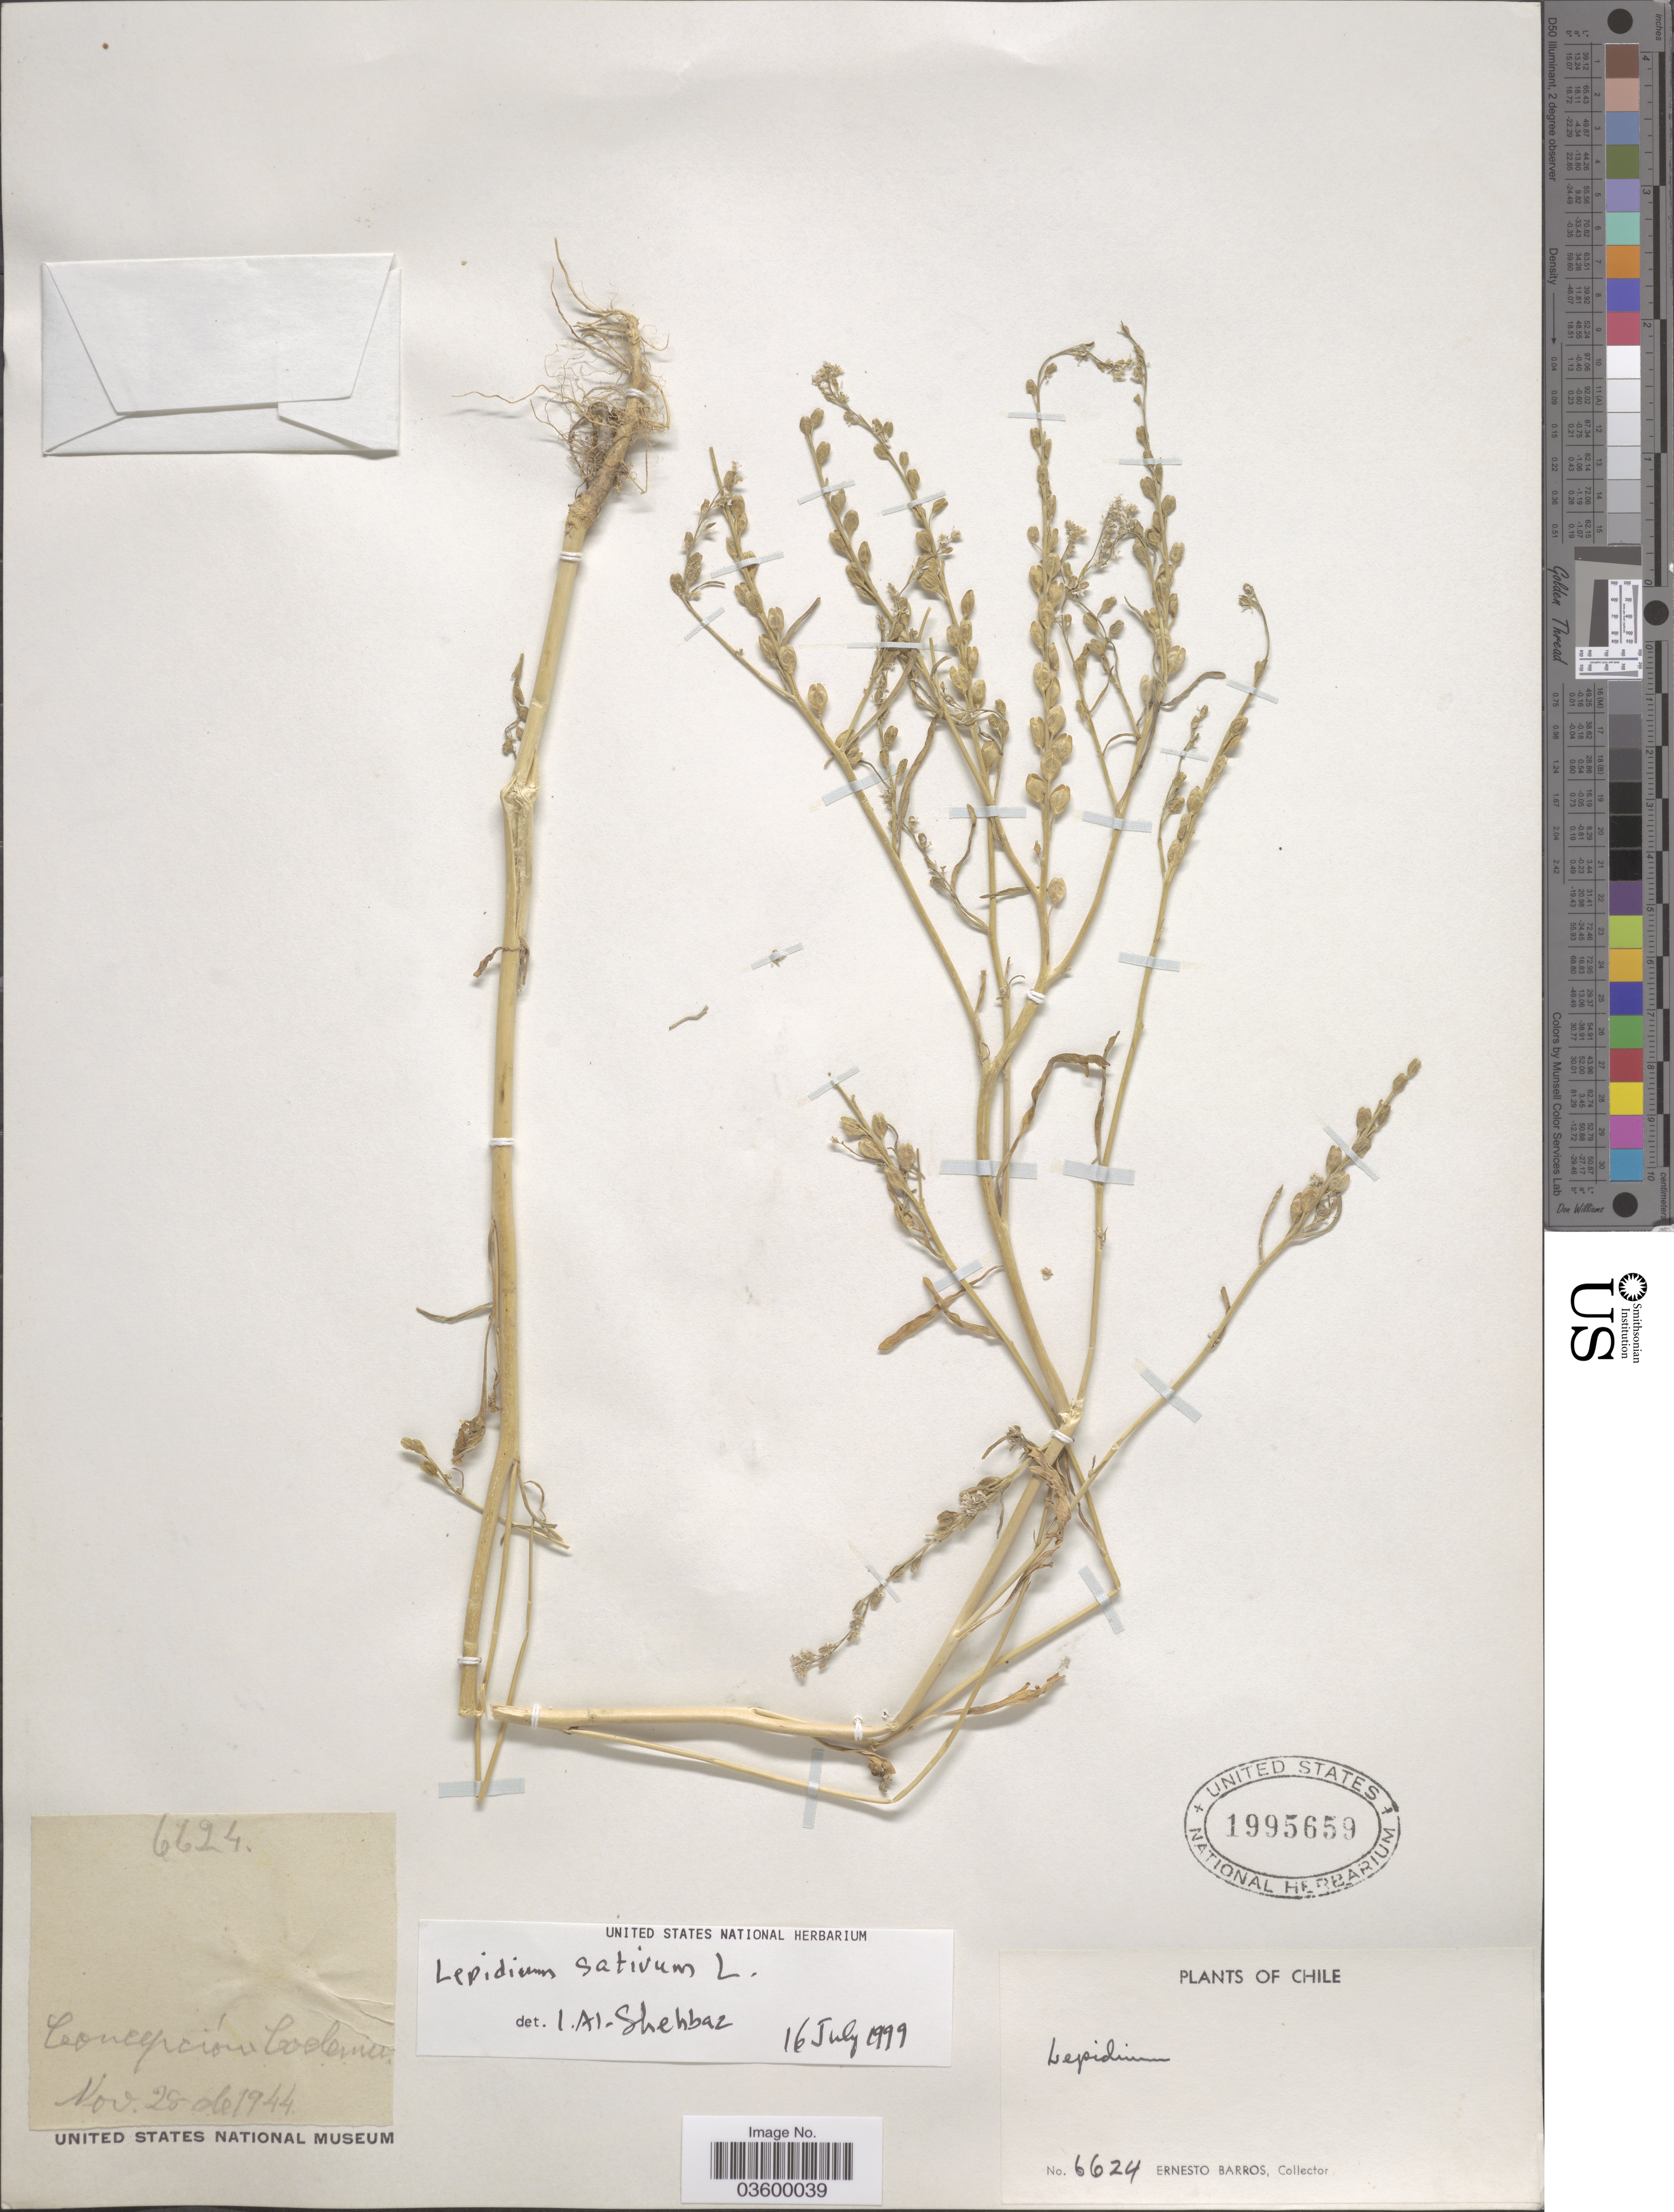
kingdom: Plantae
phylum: Tracheophyta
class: Magnoliopsida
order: Brassicales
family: Brassicaceae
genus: Lepidium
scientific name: Lepidium sativum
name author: L.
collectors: E. Barros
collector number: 6624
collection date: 1944-11-28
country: Chile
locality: Concepción. Coelemu.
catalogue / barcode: US 1995659